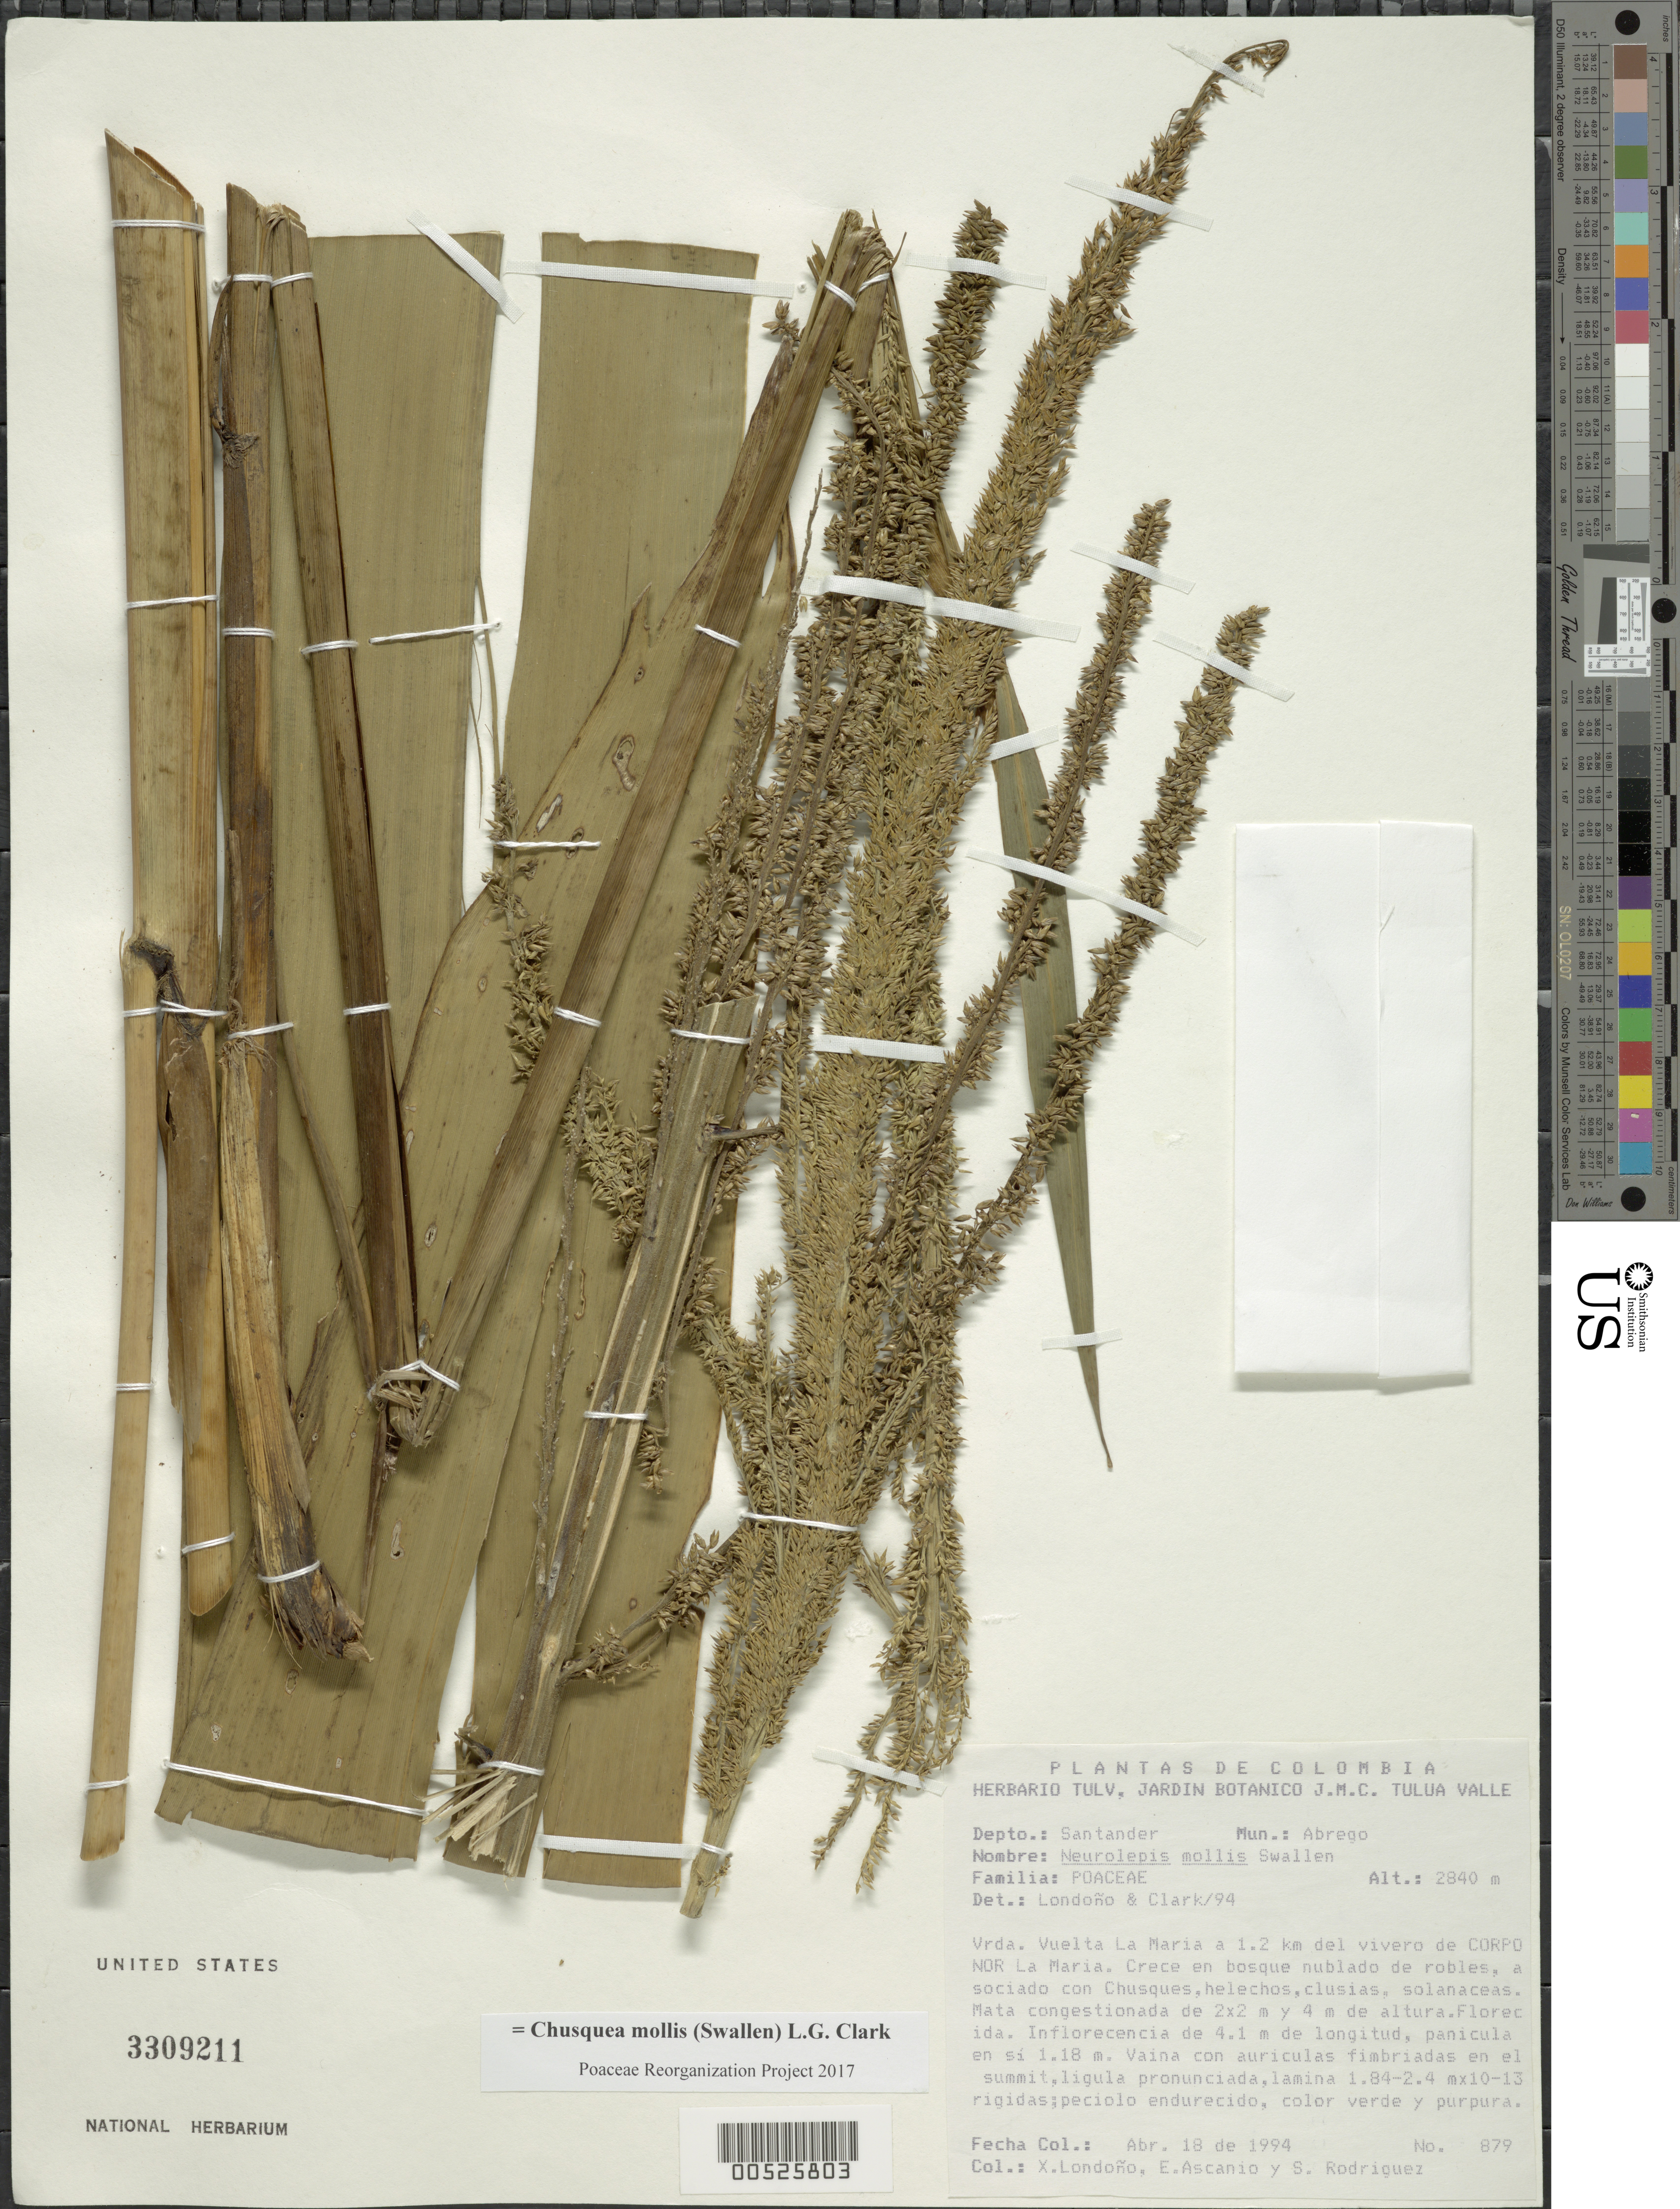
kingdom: Plantae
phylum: Tracheophyta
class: Liliopsida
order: Poales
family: Poaceae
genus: Chusquea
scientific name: Chusquea mollis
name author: (Swallen) L.G. Clark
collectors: X. Londoño, E. Ascanio & S. Rodriguez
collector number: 879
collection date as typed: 18 Apr 1994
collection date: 1994-04-18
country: Colombia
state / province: Santander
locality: Abrego Mun. (?), Vrda. Vuelta la Maria a 1.2 km del Vivero de Corponor la Maria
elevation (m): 2840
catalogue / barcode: US 3309211